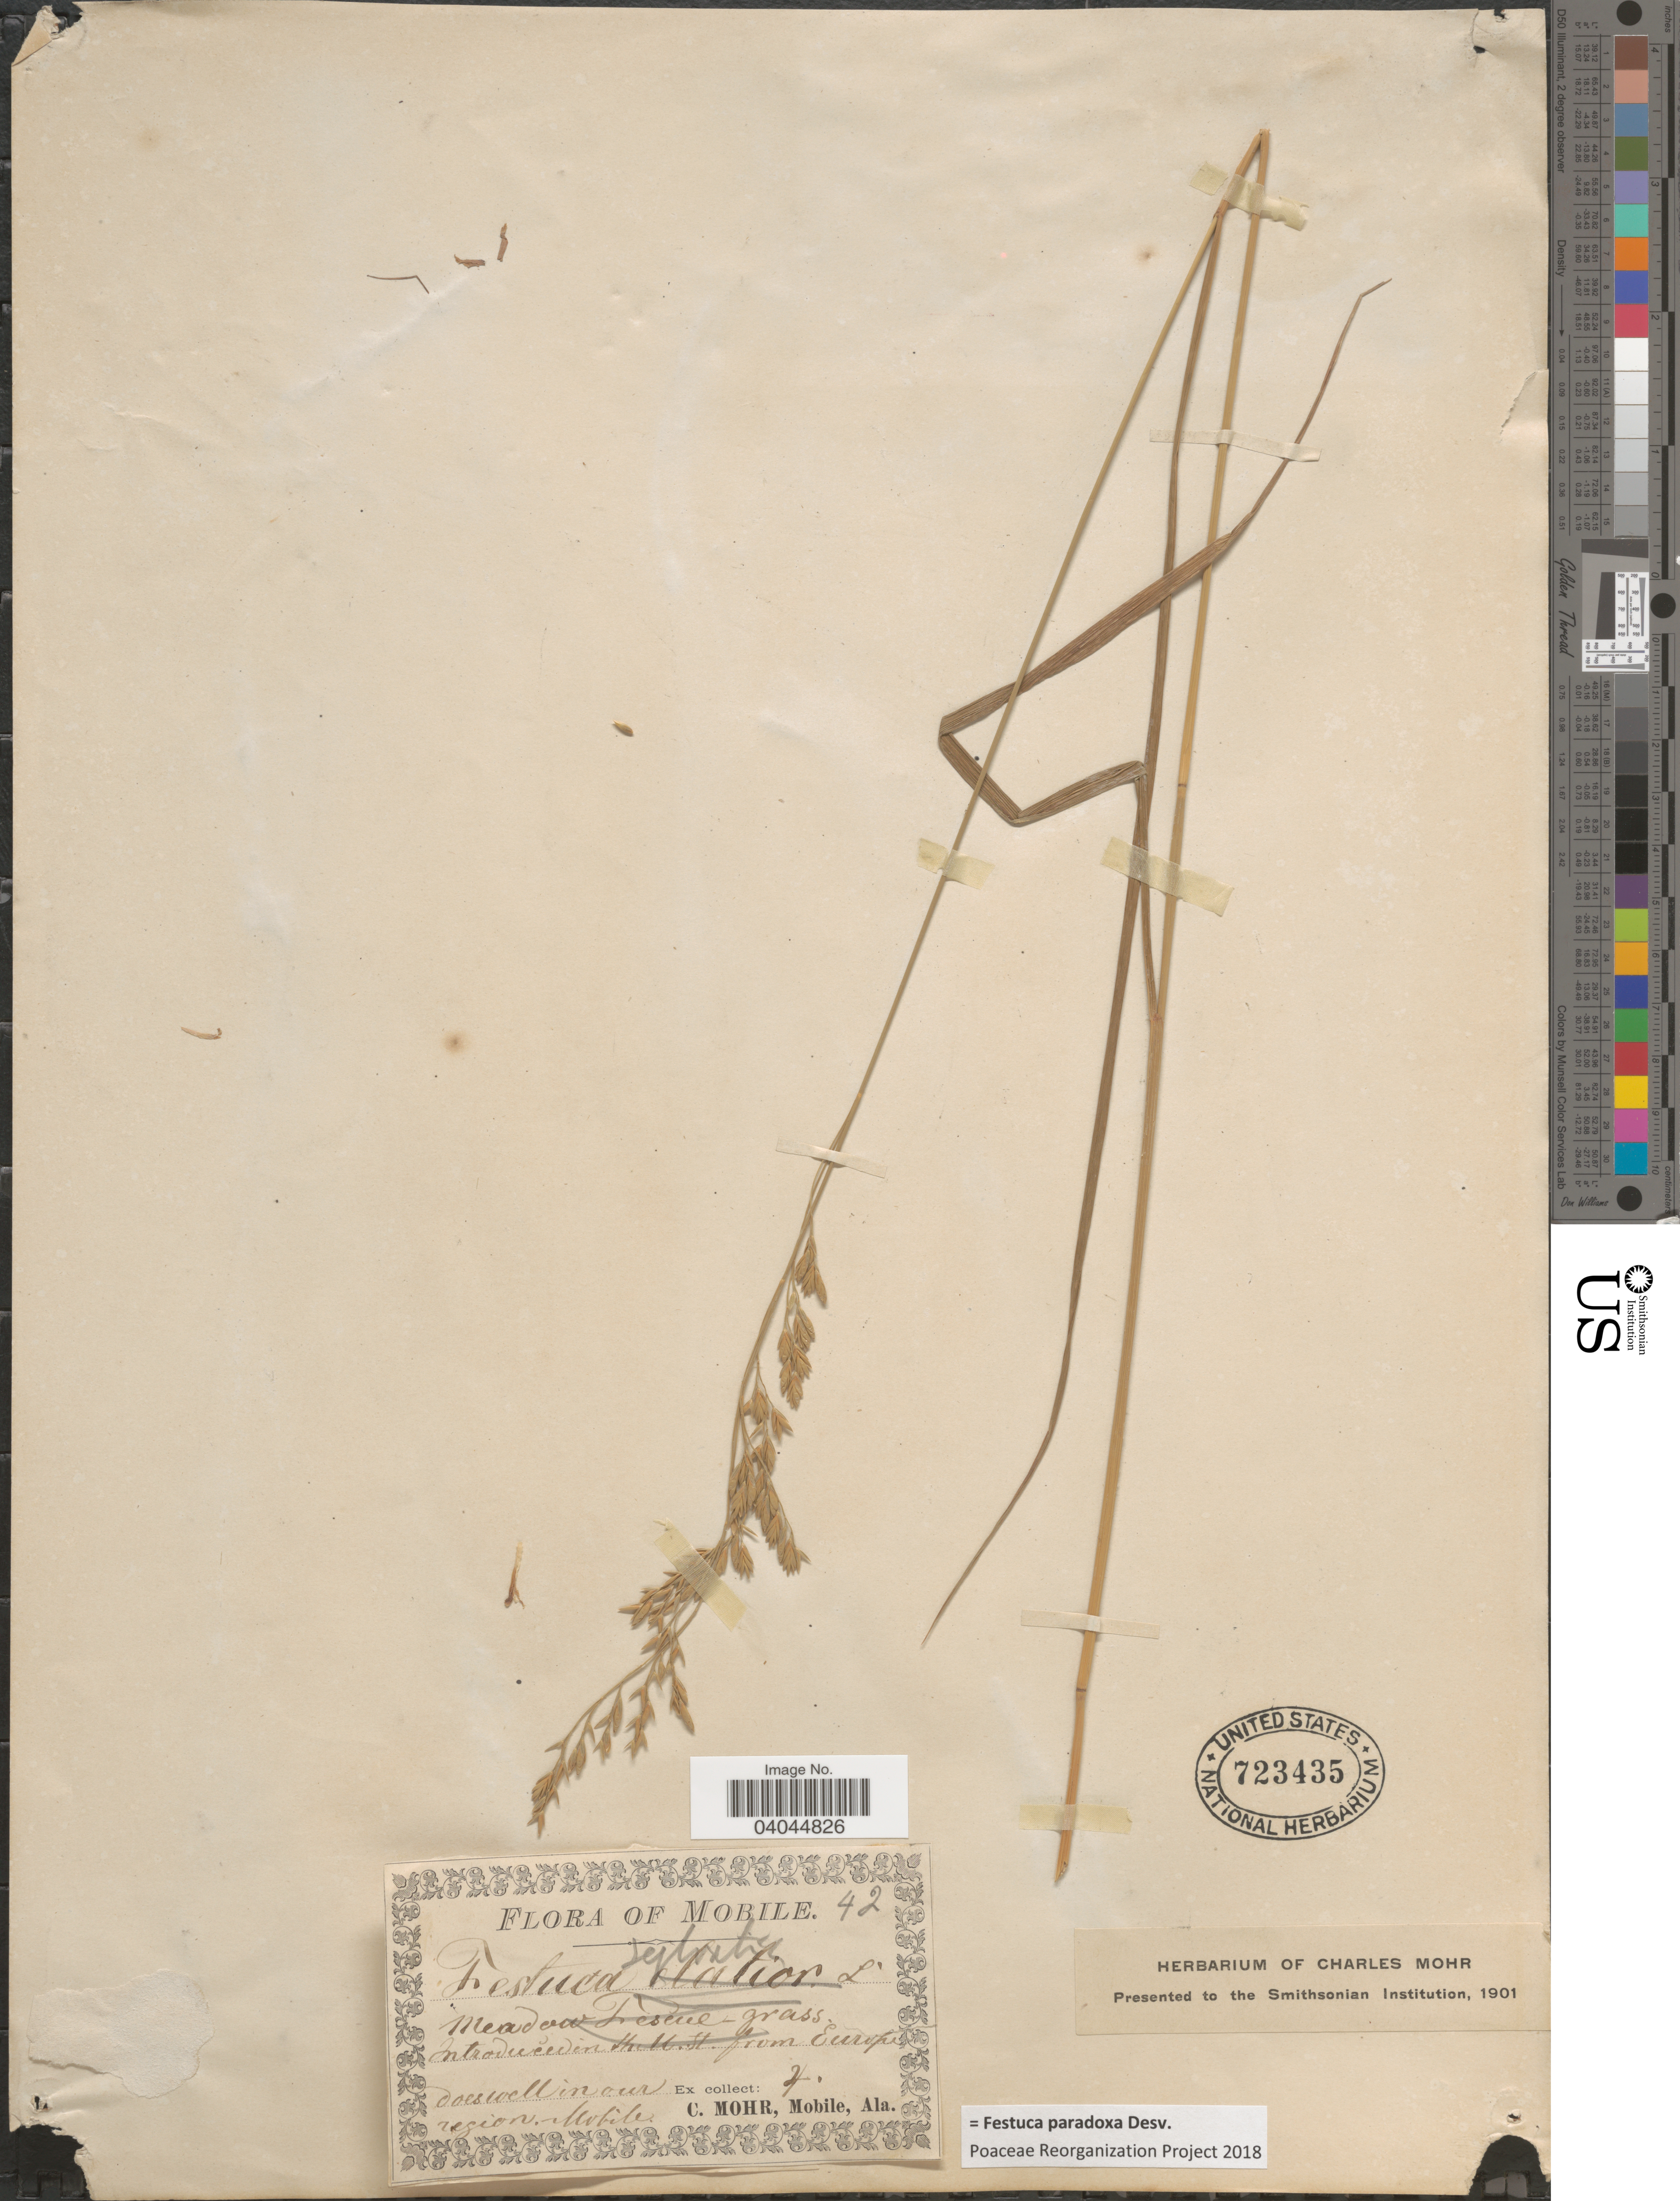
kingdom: Plantae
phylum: Tracheophyta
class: Liliopsida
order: Poales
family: Poaceae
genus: Festuca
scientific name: Festuca paradoxa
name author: Desv.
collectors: Mohr, C. T. (herbarium)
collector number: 4?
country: United States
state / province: Alabama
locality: Mobile.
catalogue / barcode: US 723435